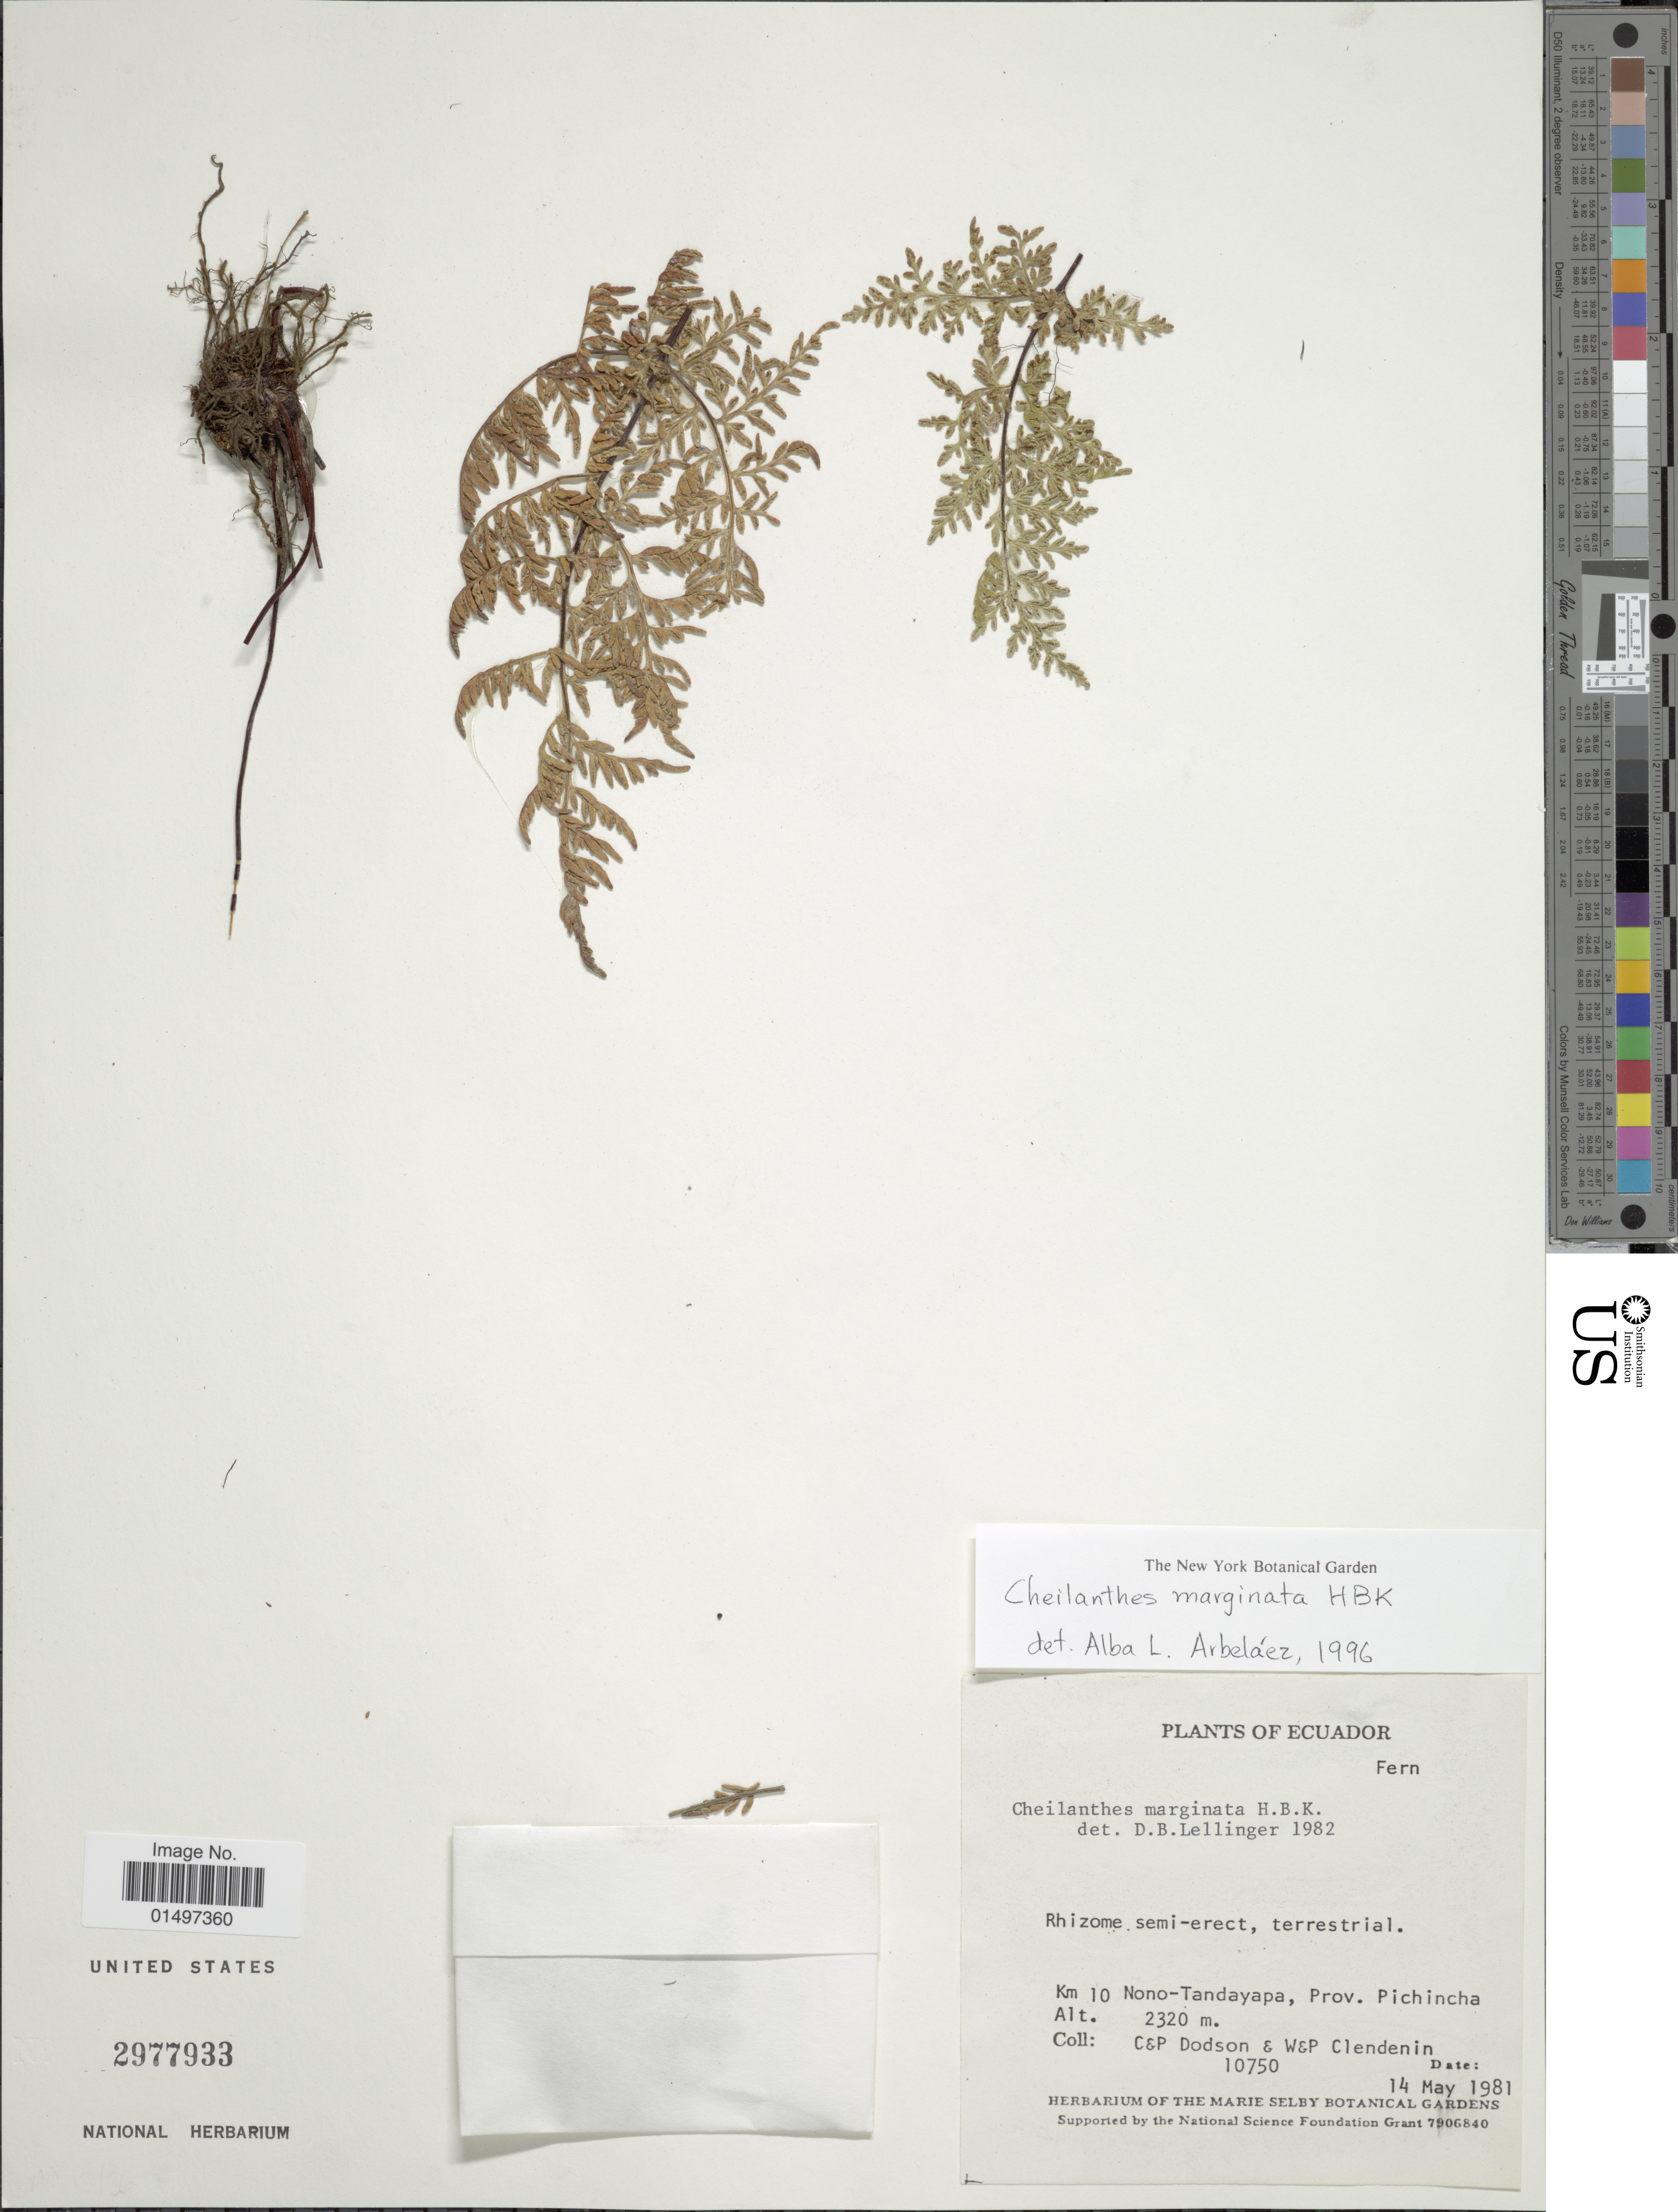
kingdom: Plantae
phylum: Tracheophyta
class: Polypodiopsida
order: Polypodiales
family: Pteridaceae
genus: Gaga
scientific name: Gaga marginata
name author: (Kunth) Fay W. Li & Windham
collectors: C. Dodson, P. M. Dodson, W. Clendenin & P. Clendenin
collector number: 10750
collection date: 1981-05-14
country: Ecuador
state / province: Pichincha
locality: Km 10 Nono-Tandayapa, Prov. Pichincha.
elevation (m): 2320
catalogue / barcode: US 2977933